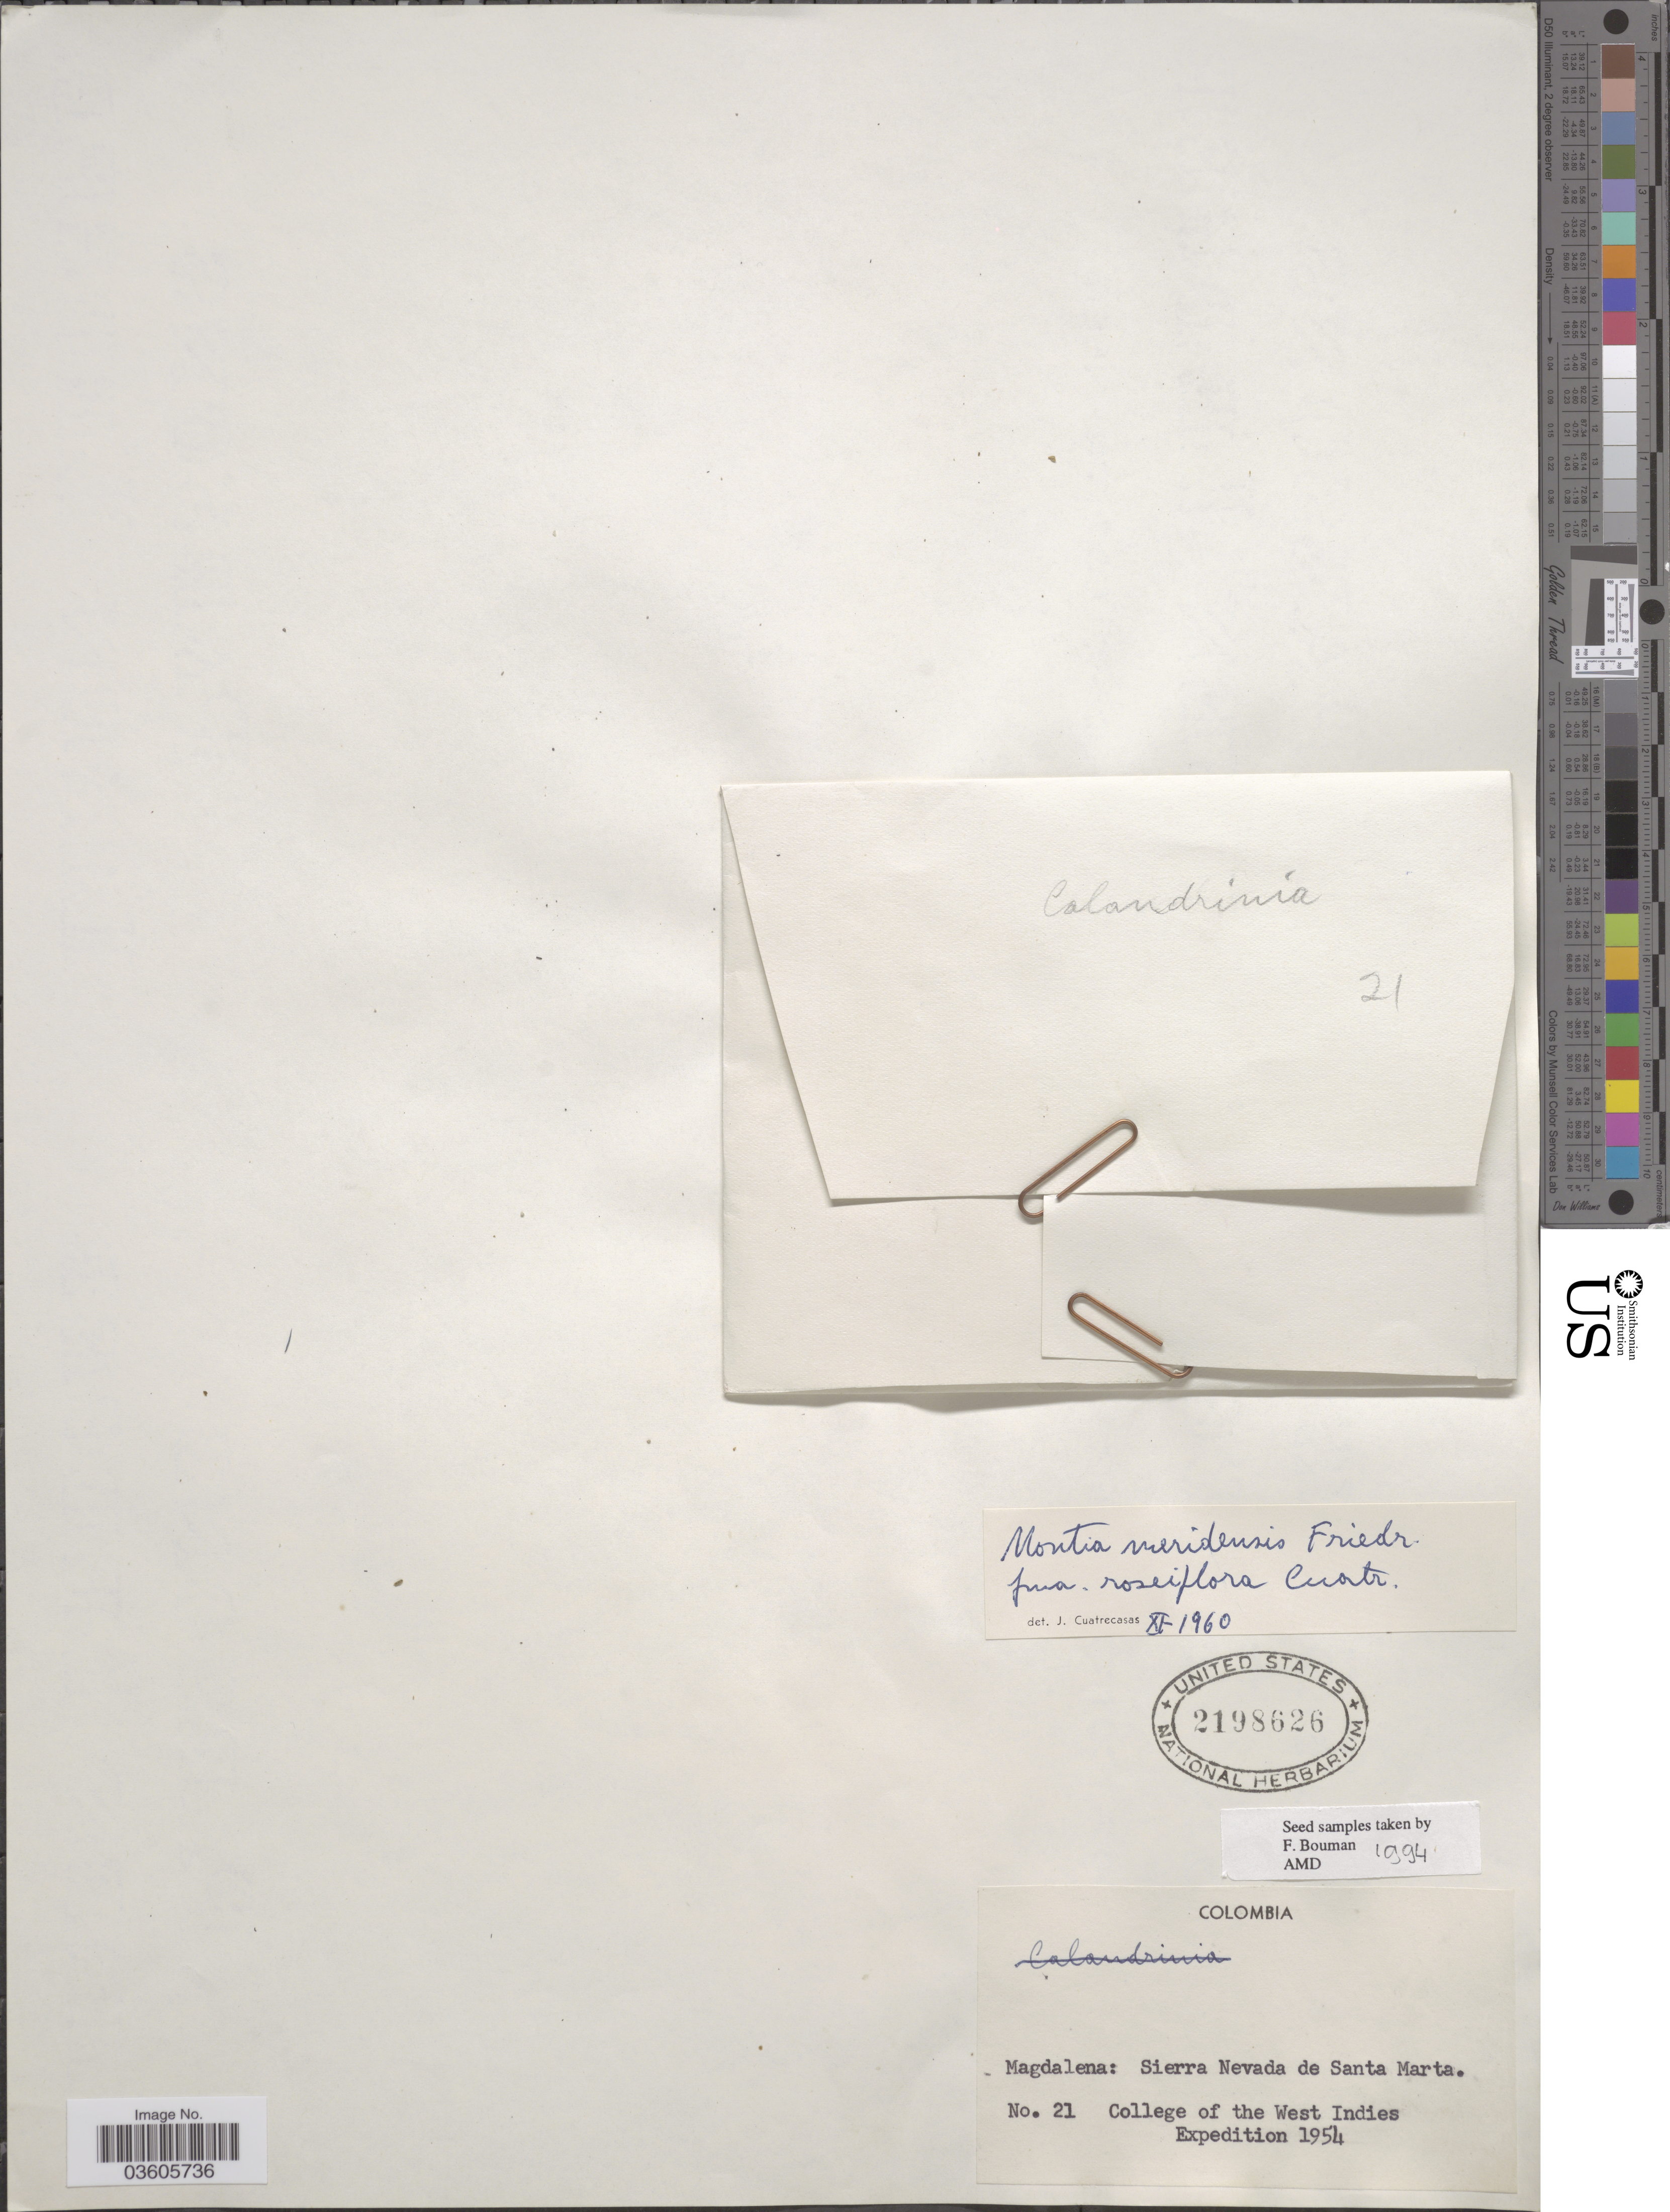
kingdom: Plantae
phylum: Tracheophyta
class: Magnoliopsida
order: Caryophyllales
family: Montiaceae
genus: Montia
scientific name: Montia meridensis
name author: Friedrich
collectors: College of the West Indies Expedition 1954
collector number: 21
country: Colombia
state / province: Magdalena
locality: Sierra Nevada de Santa Marta.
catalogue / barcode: US 2198626